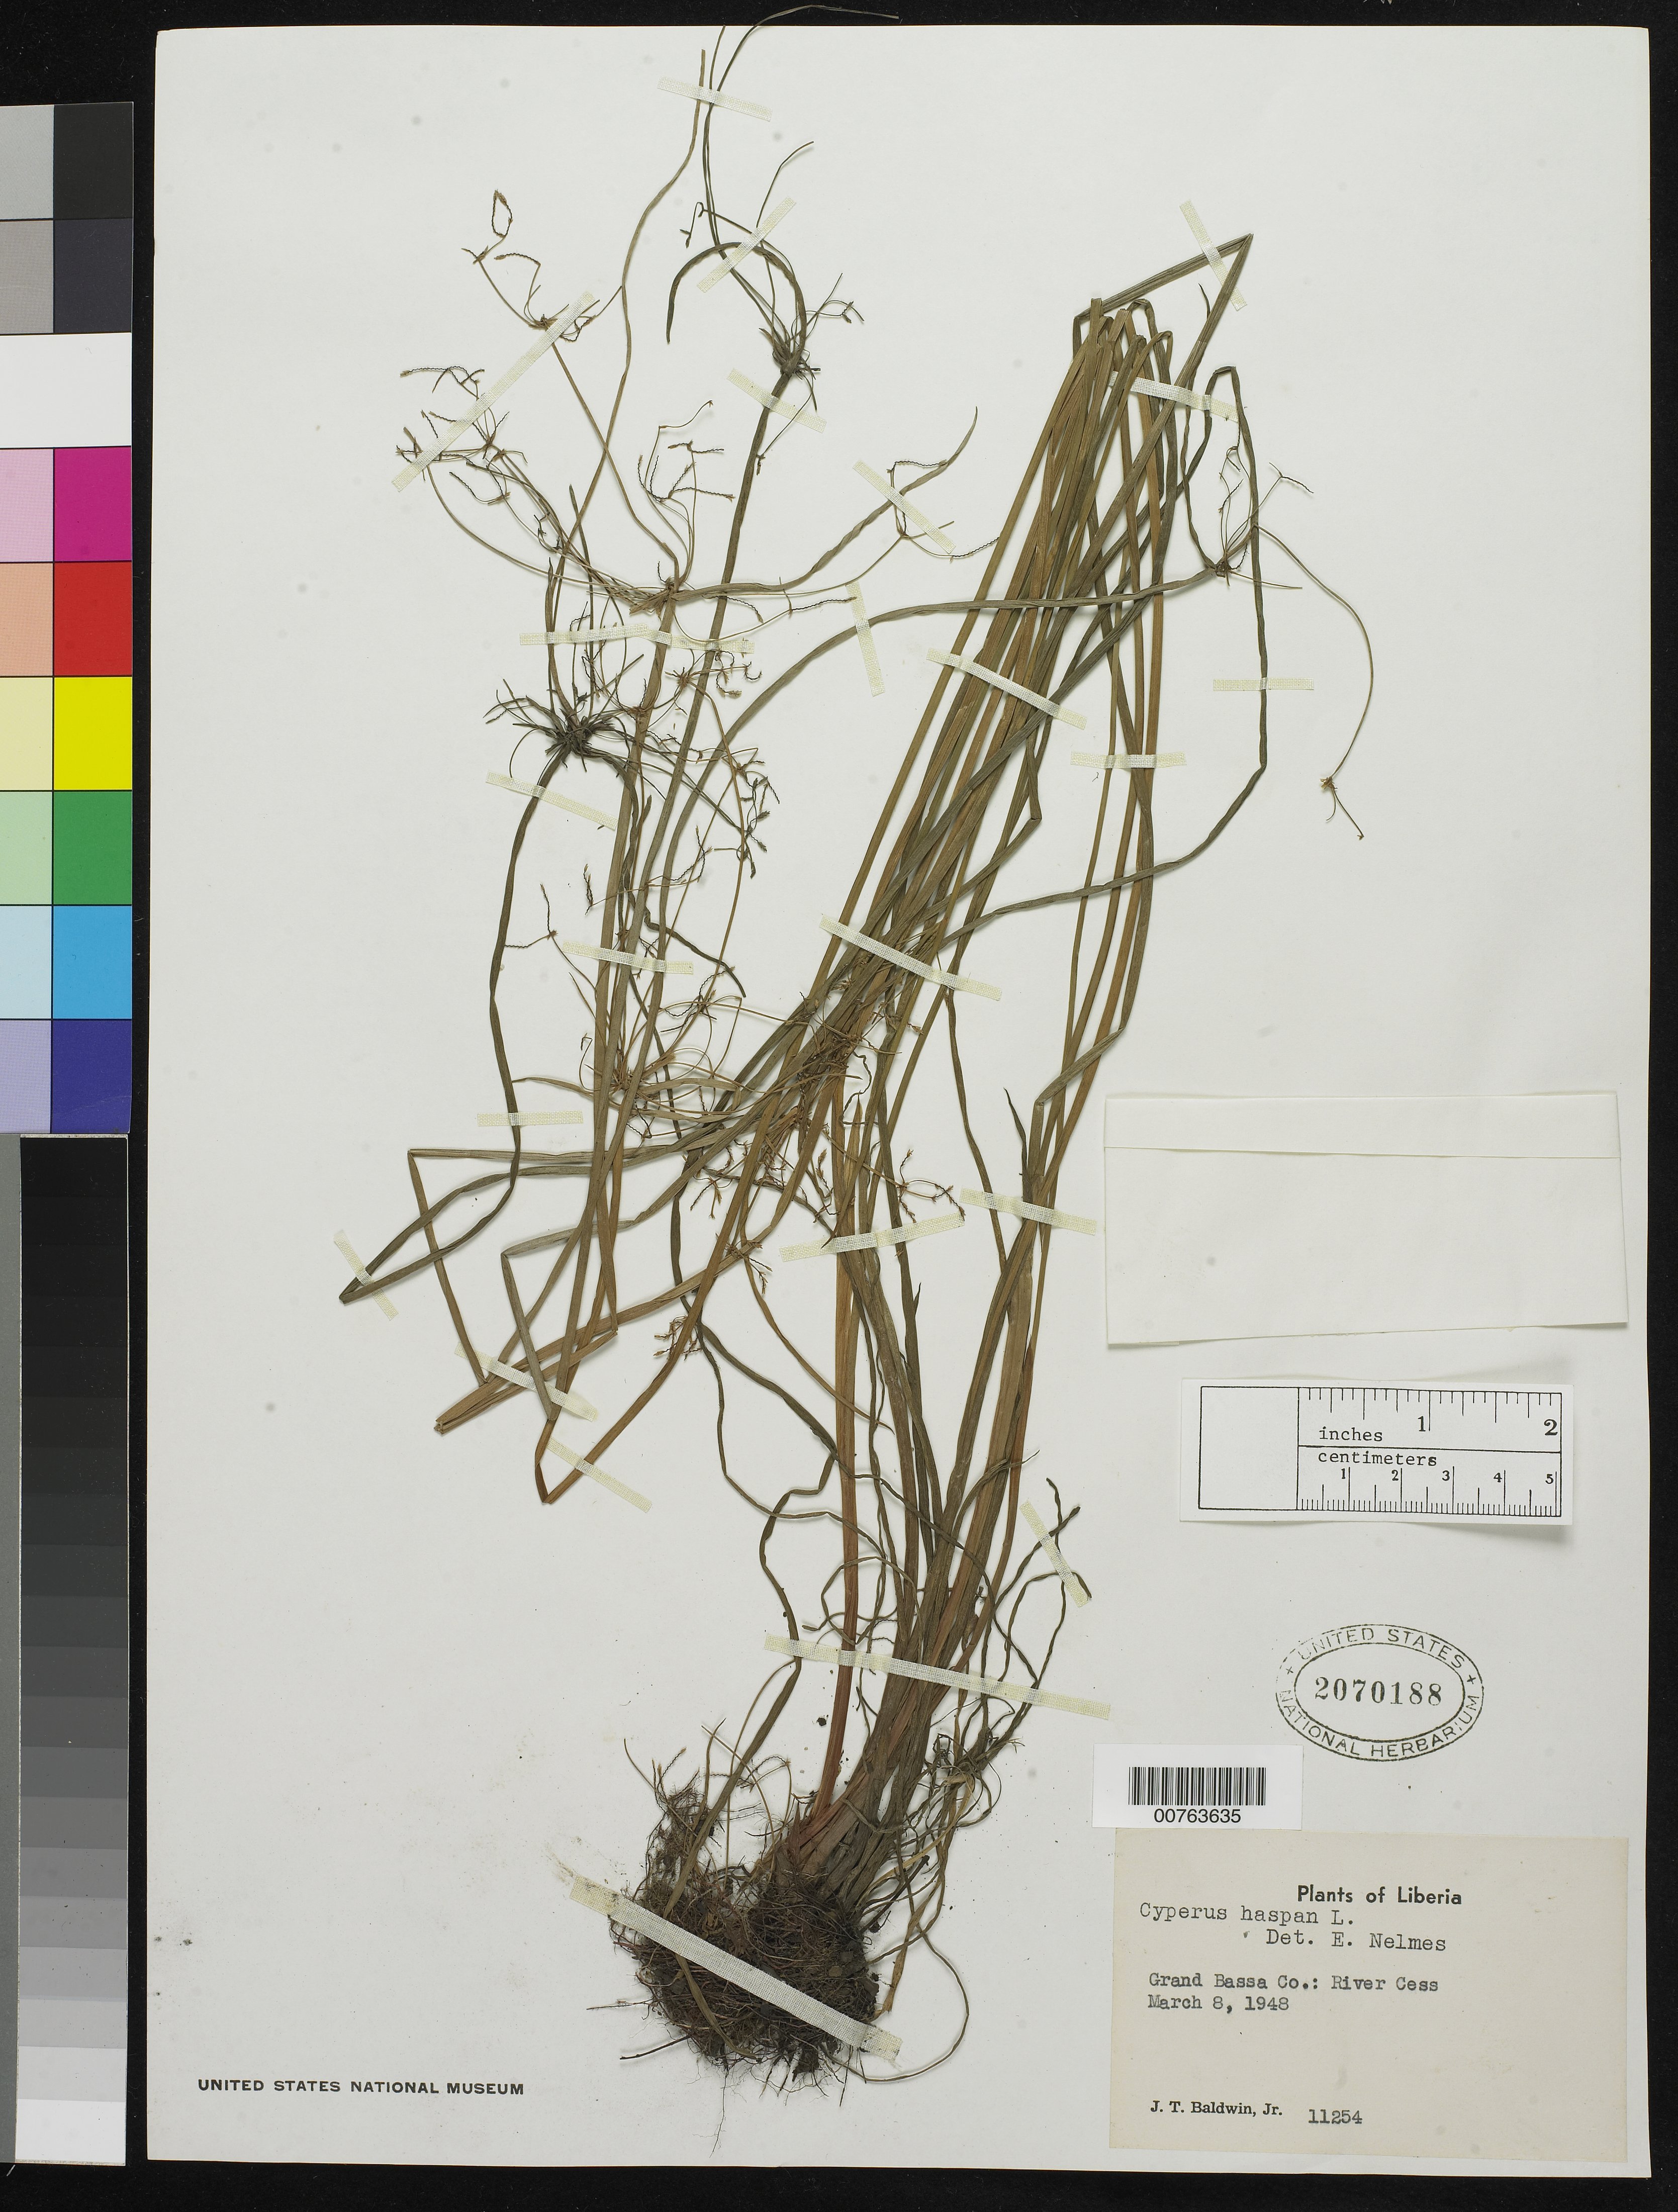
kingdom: Plantae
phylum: Tracheophyta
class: Liliopsida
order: Poales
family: Cyperaceae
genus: Cyperus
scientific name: Cyperus haspan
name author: L.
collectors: J. T. Baldwin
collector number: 11254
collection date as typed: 08 Mar 1948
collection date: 1948-03-08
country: Liberia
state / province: Grand Bassa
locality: River Cess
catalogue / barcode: US 2070188